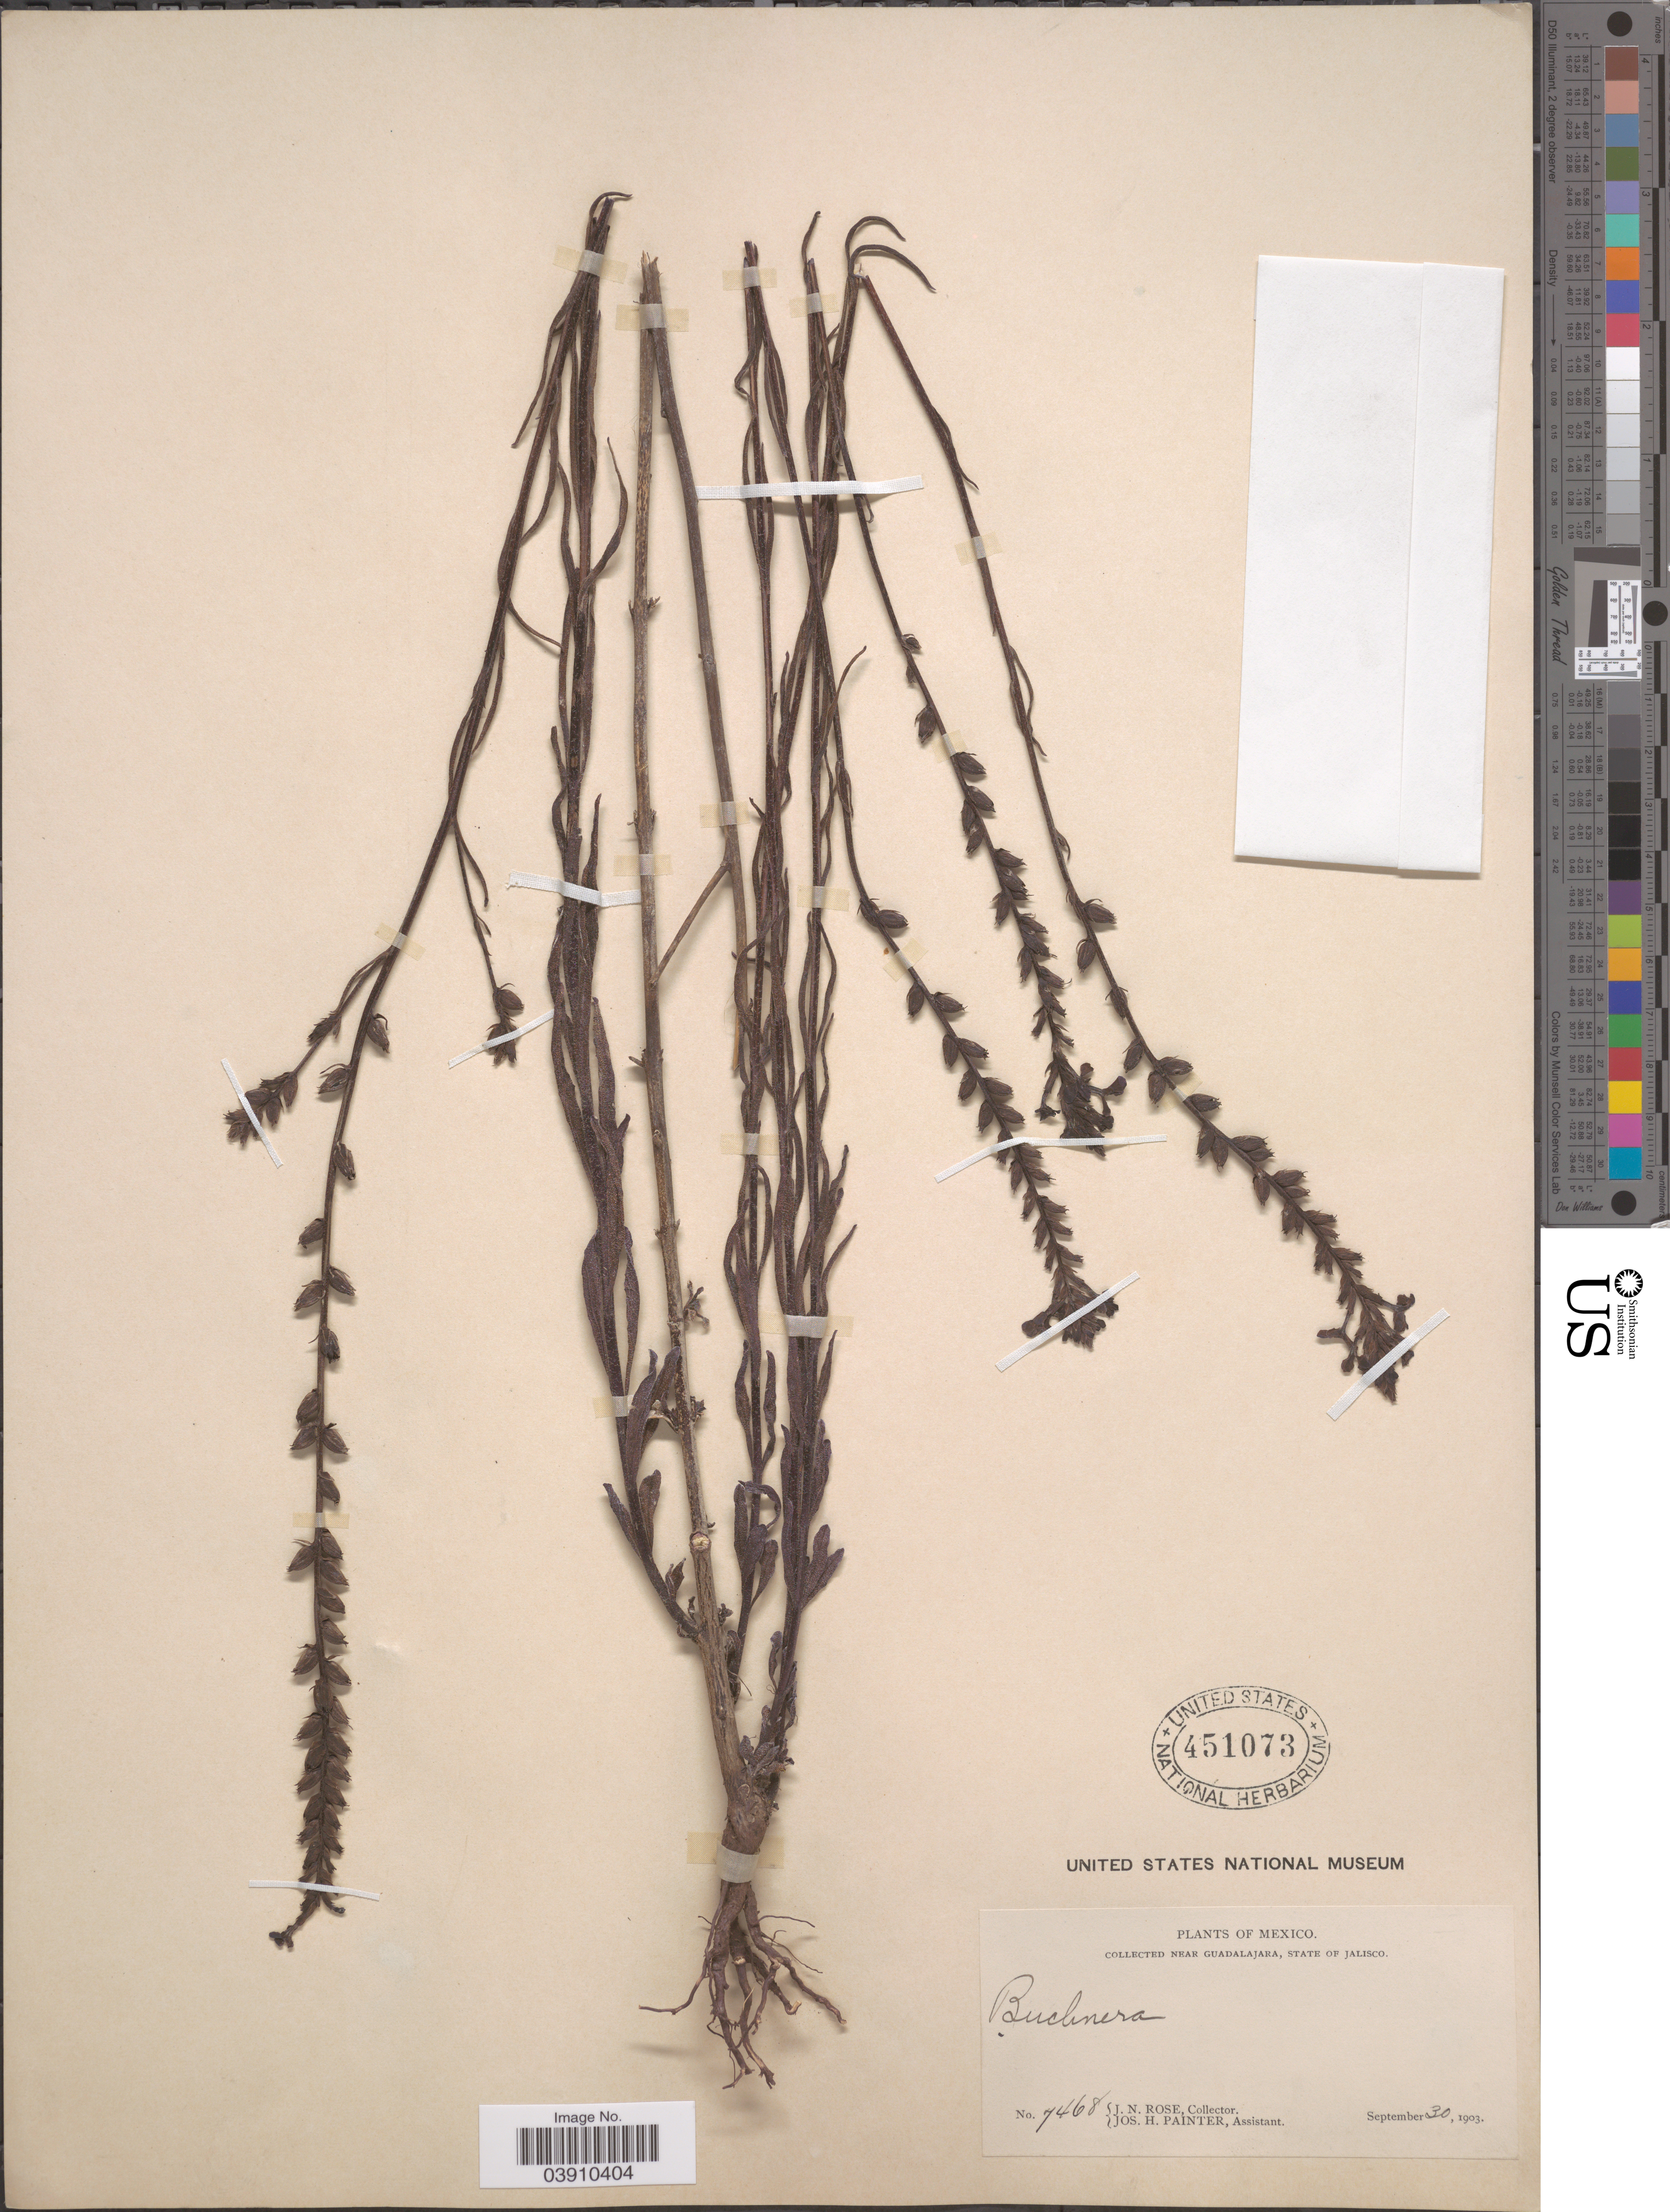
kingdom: Plantae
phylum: Tracheophyta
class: Magnoliopsida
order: Lamiales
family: Orobanchaceae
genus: Buchnera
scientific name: Buchnera sp.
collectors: J. N. Rose & J. H. Painter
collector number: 7468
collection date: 1903-09-30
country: Mexico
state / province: Jalisco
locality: Near Guadalajara.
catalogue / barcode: US 451073